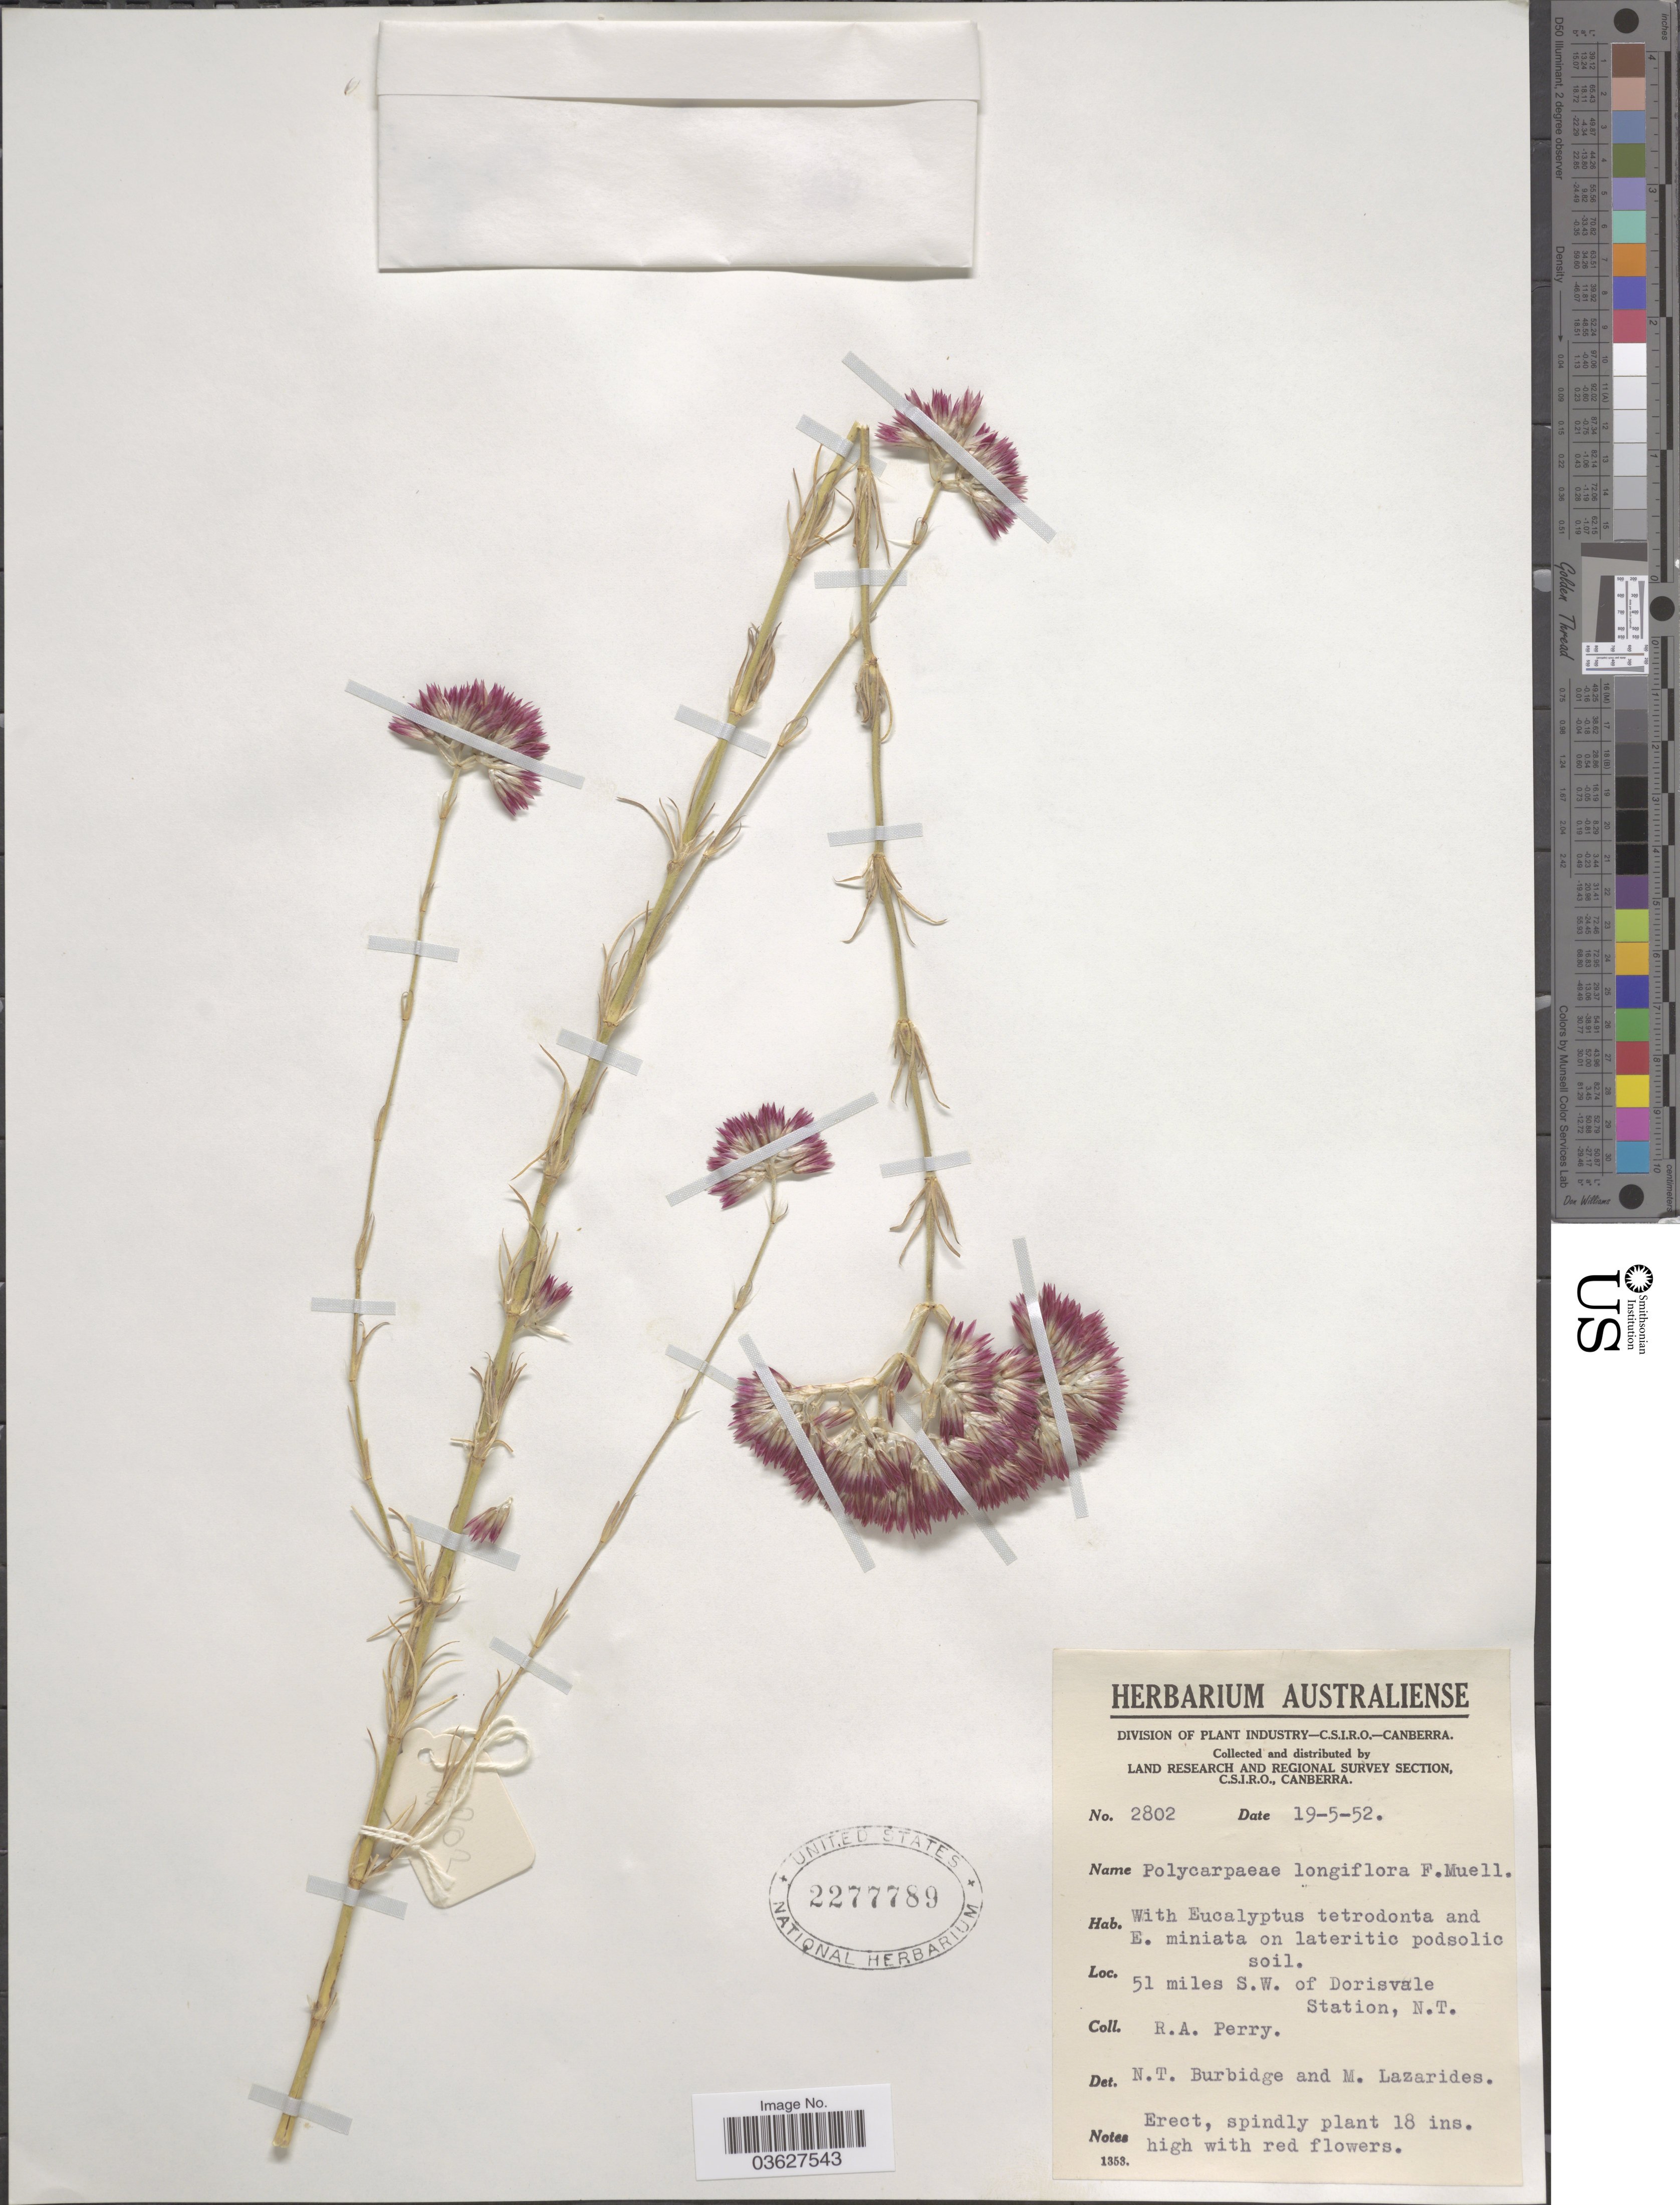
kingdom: Plantae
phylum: Tracheophyta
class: Magnoliopsida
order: Caryophyllales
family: Caryophyllaceae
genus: Polycarpaea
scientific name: Polycarpaea longiflora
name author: F. Muell.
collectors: Perry, R. A.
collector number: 2802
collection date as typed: Transcribed d/m/y: 19/5/52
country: Australia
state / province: Northern Territory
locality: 51 miles S.W. of Dorisvale Station.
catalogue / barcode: US 2277789